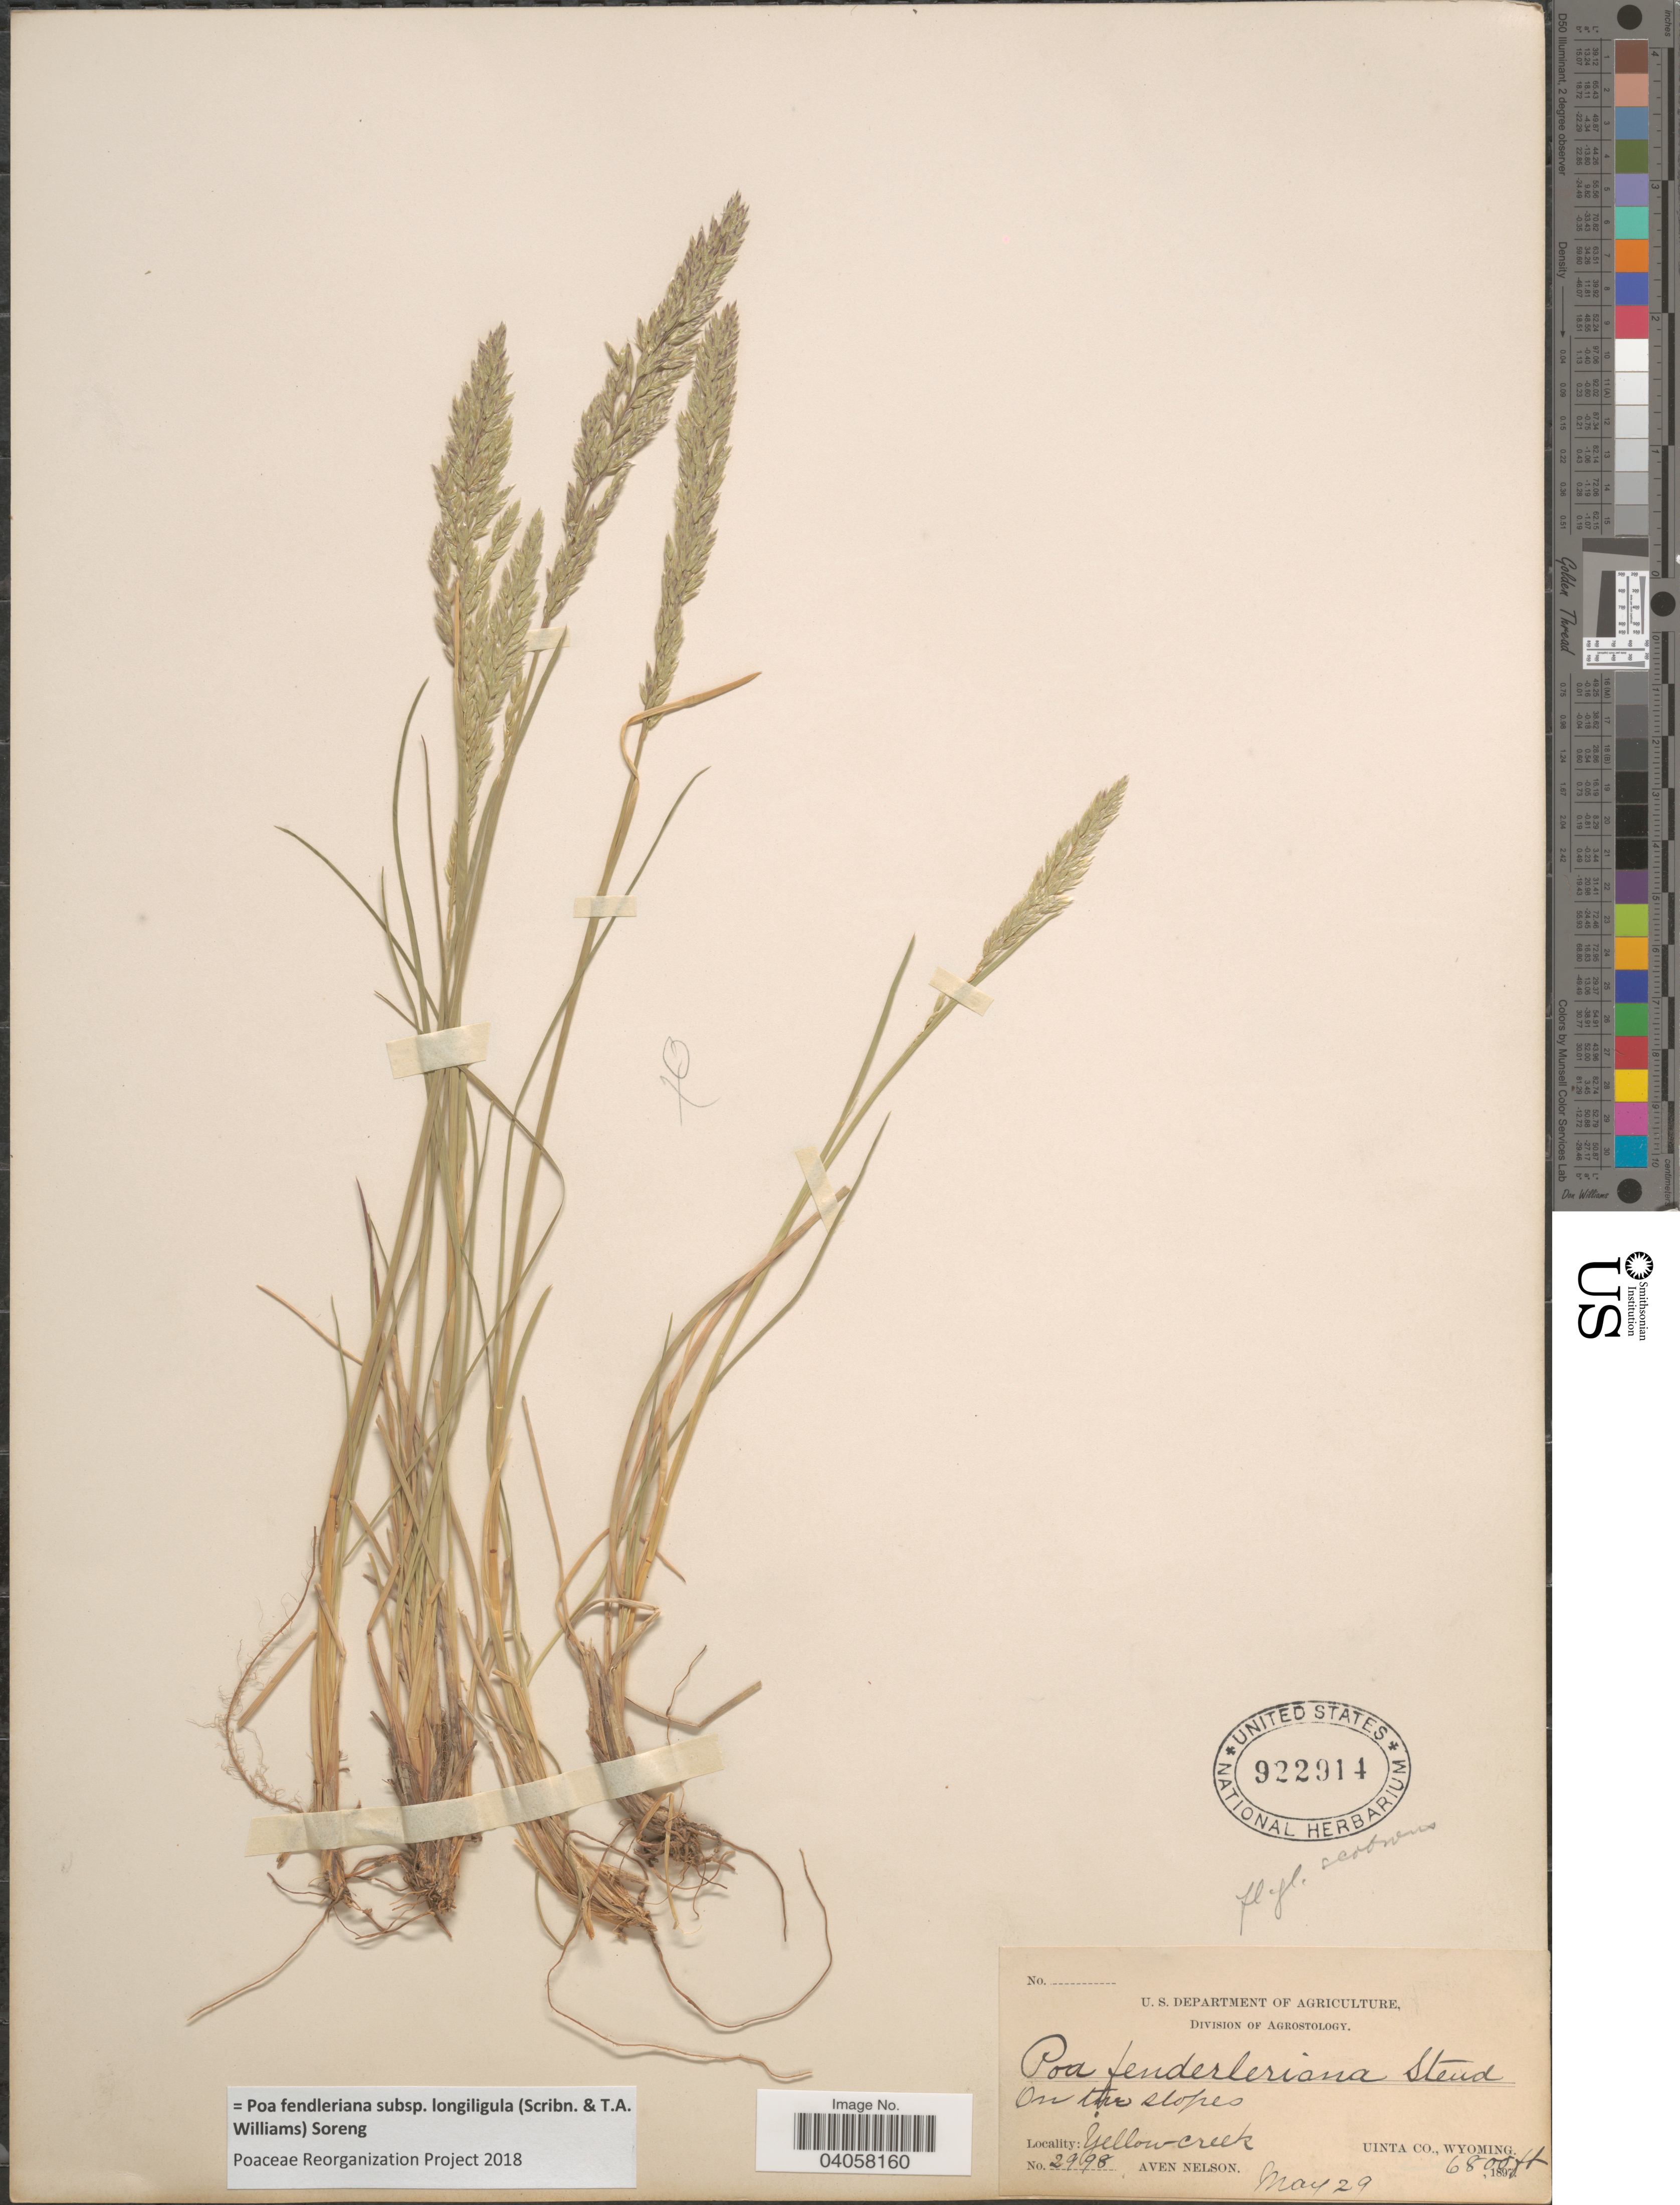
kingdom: Plantae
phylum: Tracheophyta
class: Liliopsida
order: Poales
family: Poaceae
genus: Poa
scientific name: Poa fendleriana subsp. longiligula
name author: (Scribn. & T.A. Williams) Soreng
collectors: A. Nelson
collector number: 2998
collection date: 1897-05-29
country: United States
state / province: Wyoming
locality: Yellow creek Uinta Co.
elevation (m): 2073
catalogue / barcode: US 922914